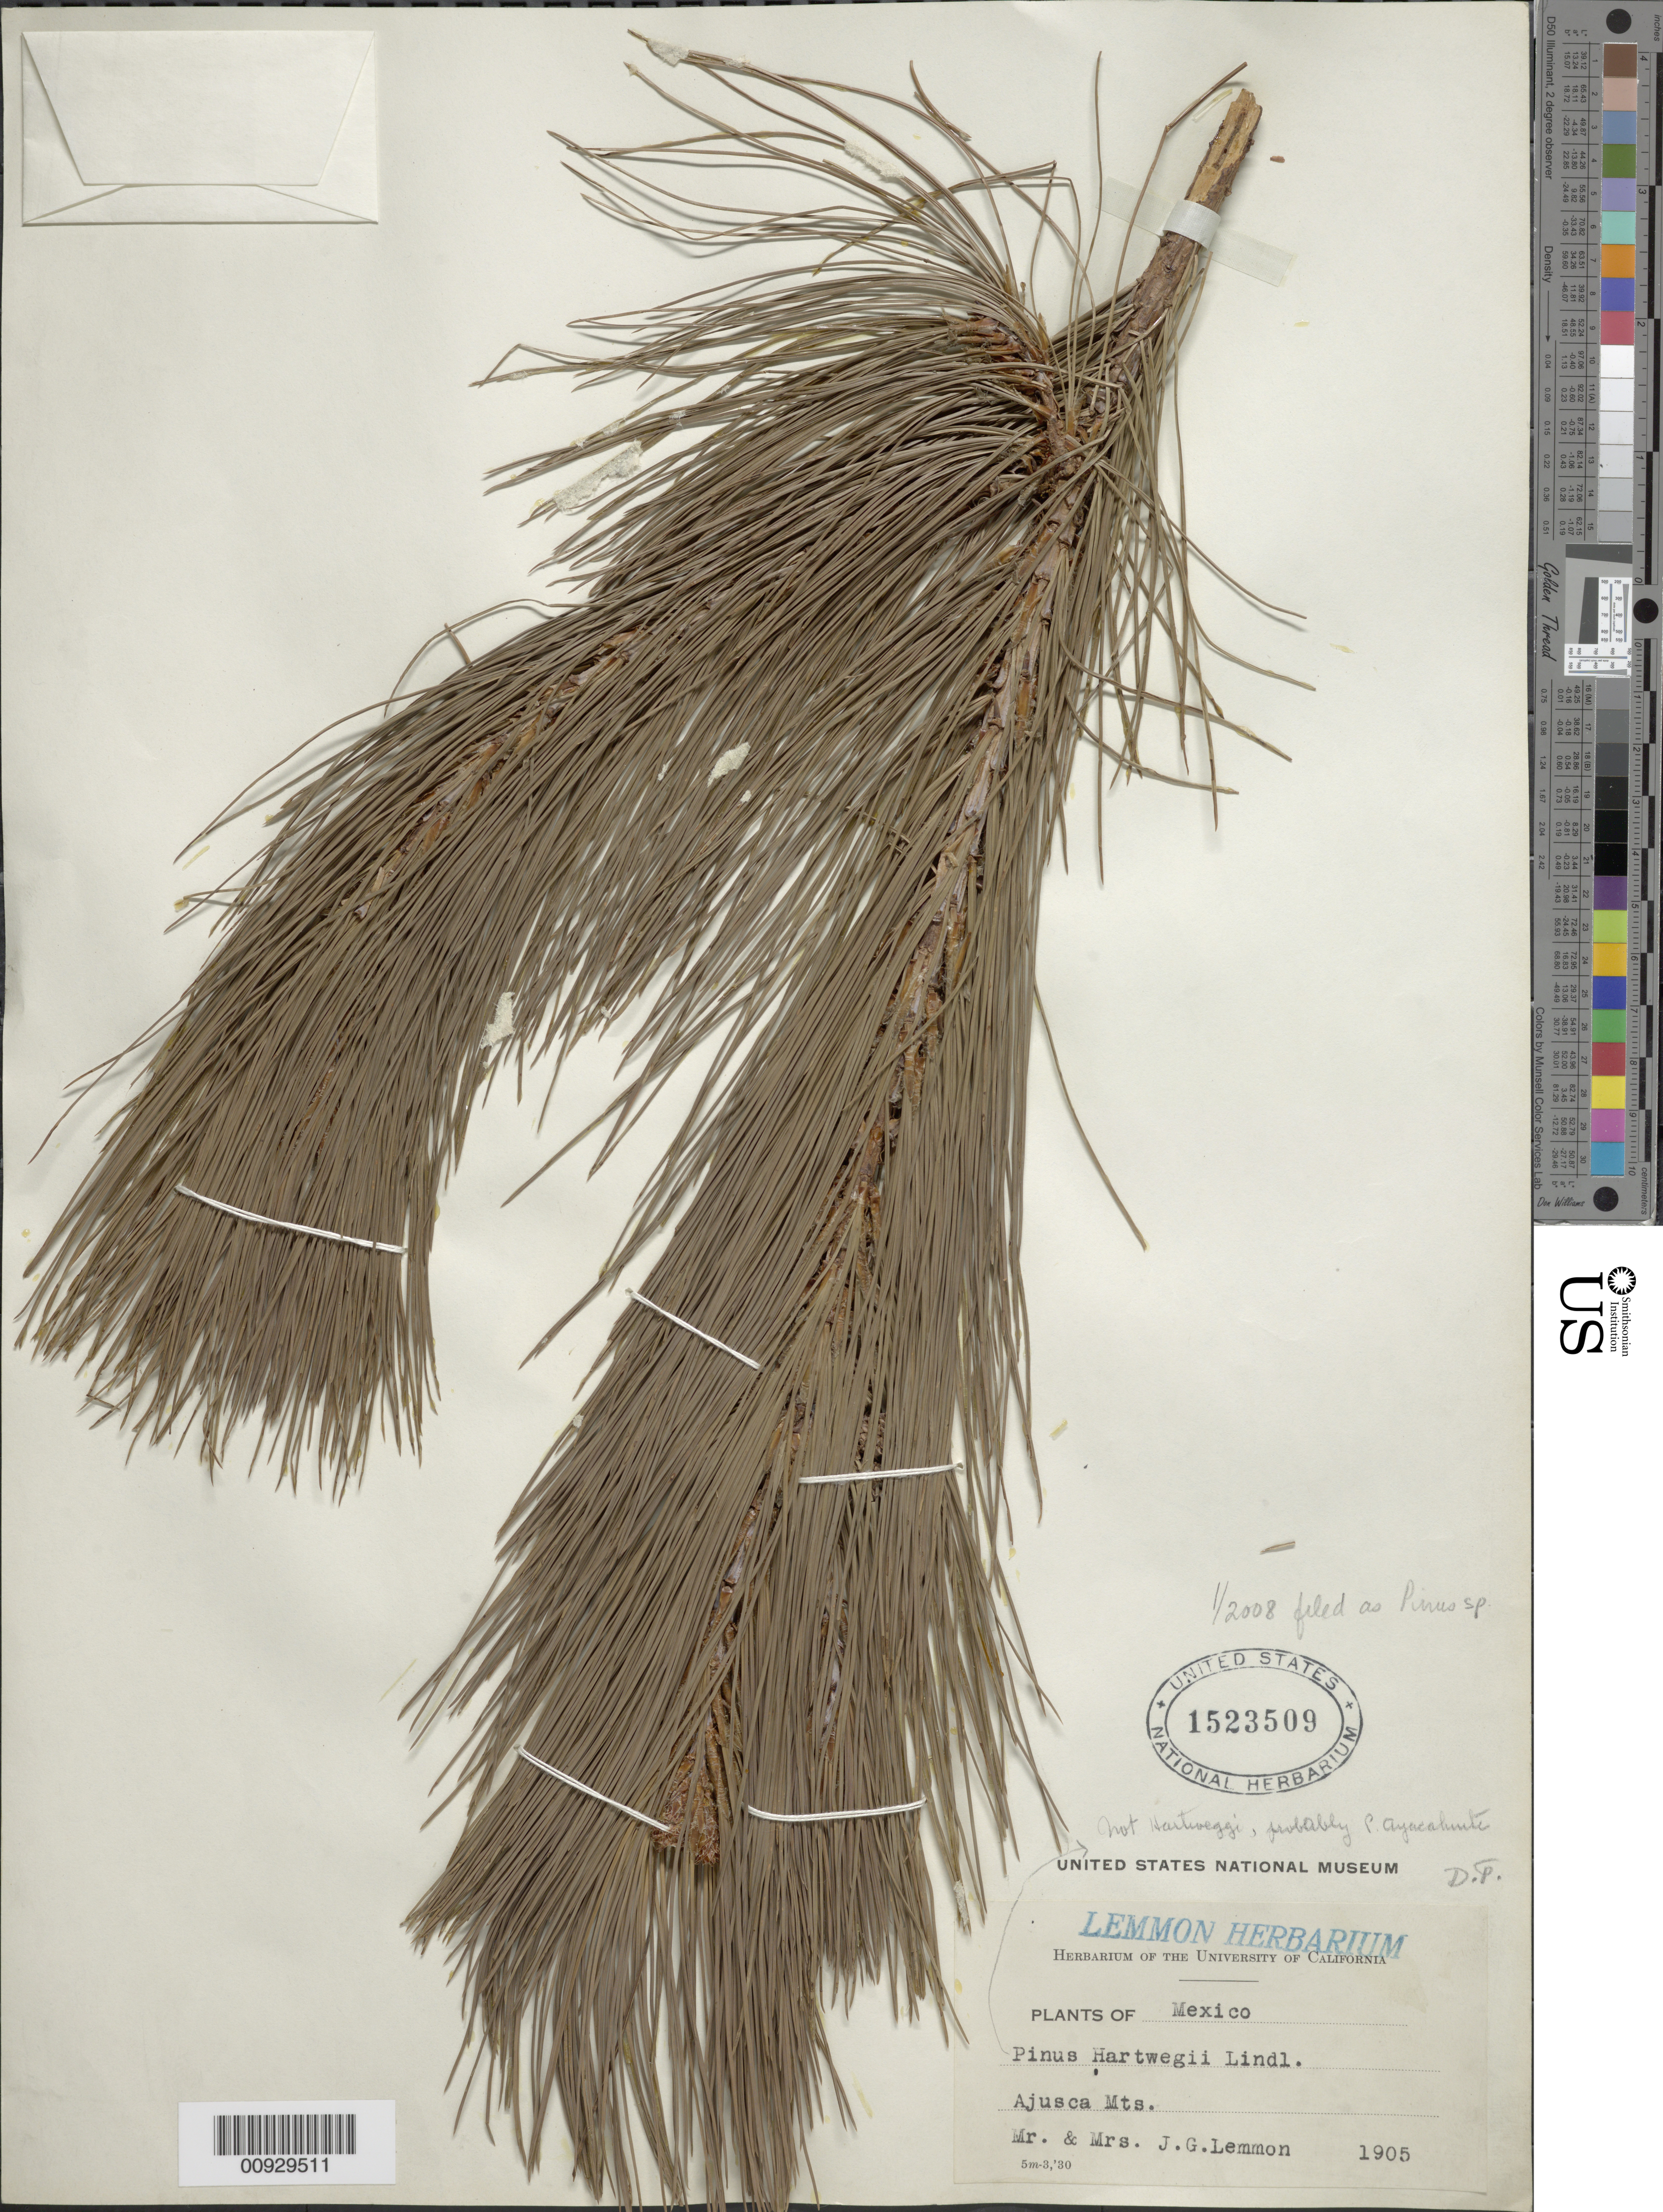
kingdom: Plantae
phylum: Tracheophyta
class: Pinopsida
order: Pinales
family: Pinaceae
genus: Pinus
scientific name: Pinus sp.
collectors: J. G. Lemmon & J. Lemmon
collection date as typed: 1905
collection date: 1905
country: Mexico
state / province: Distrito Federal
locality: Ajusca [sic correct spelling Ajusco] Mts.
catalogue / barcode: US 1523509